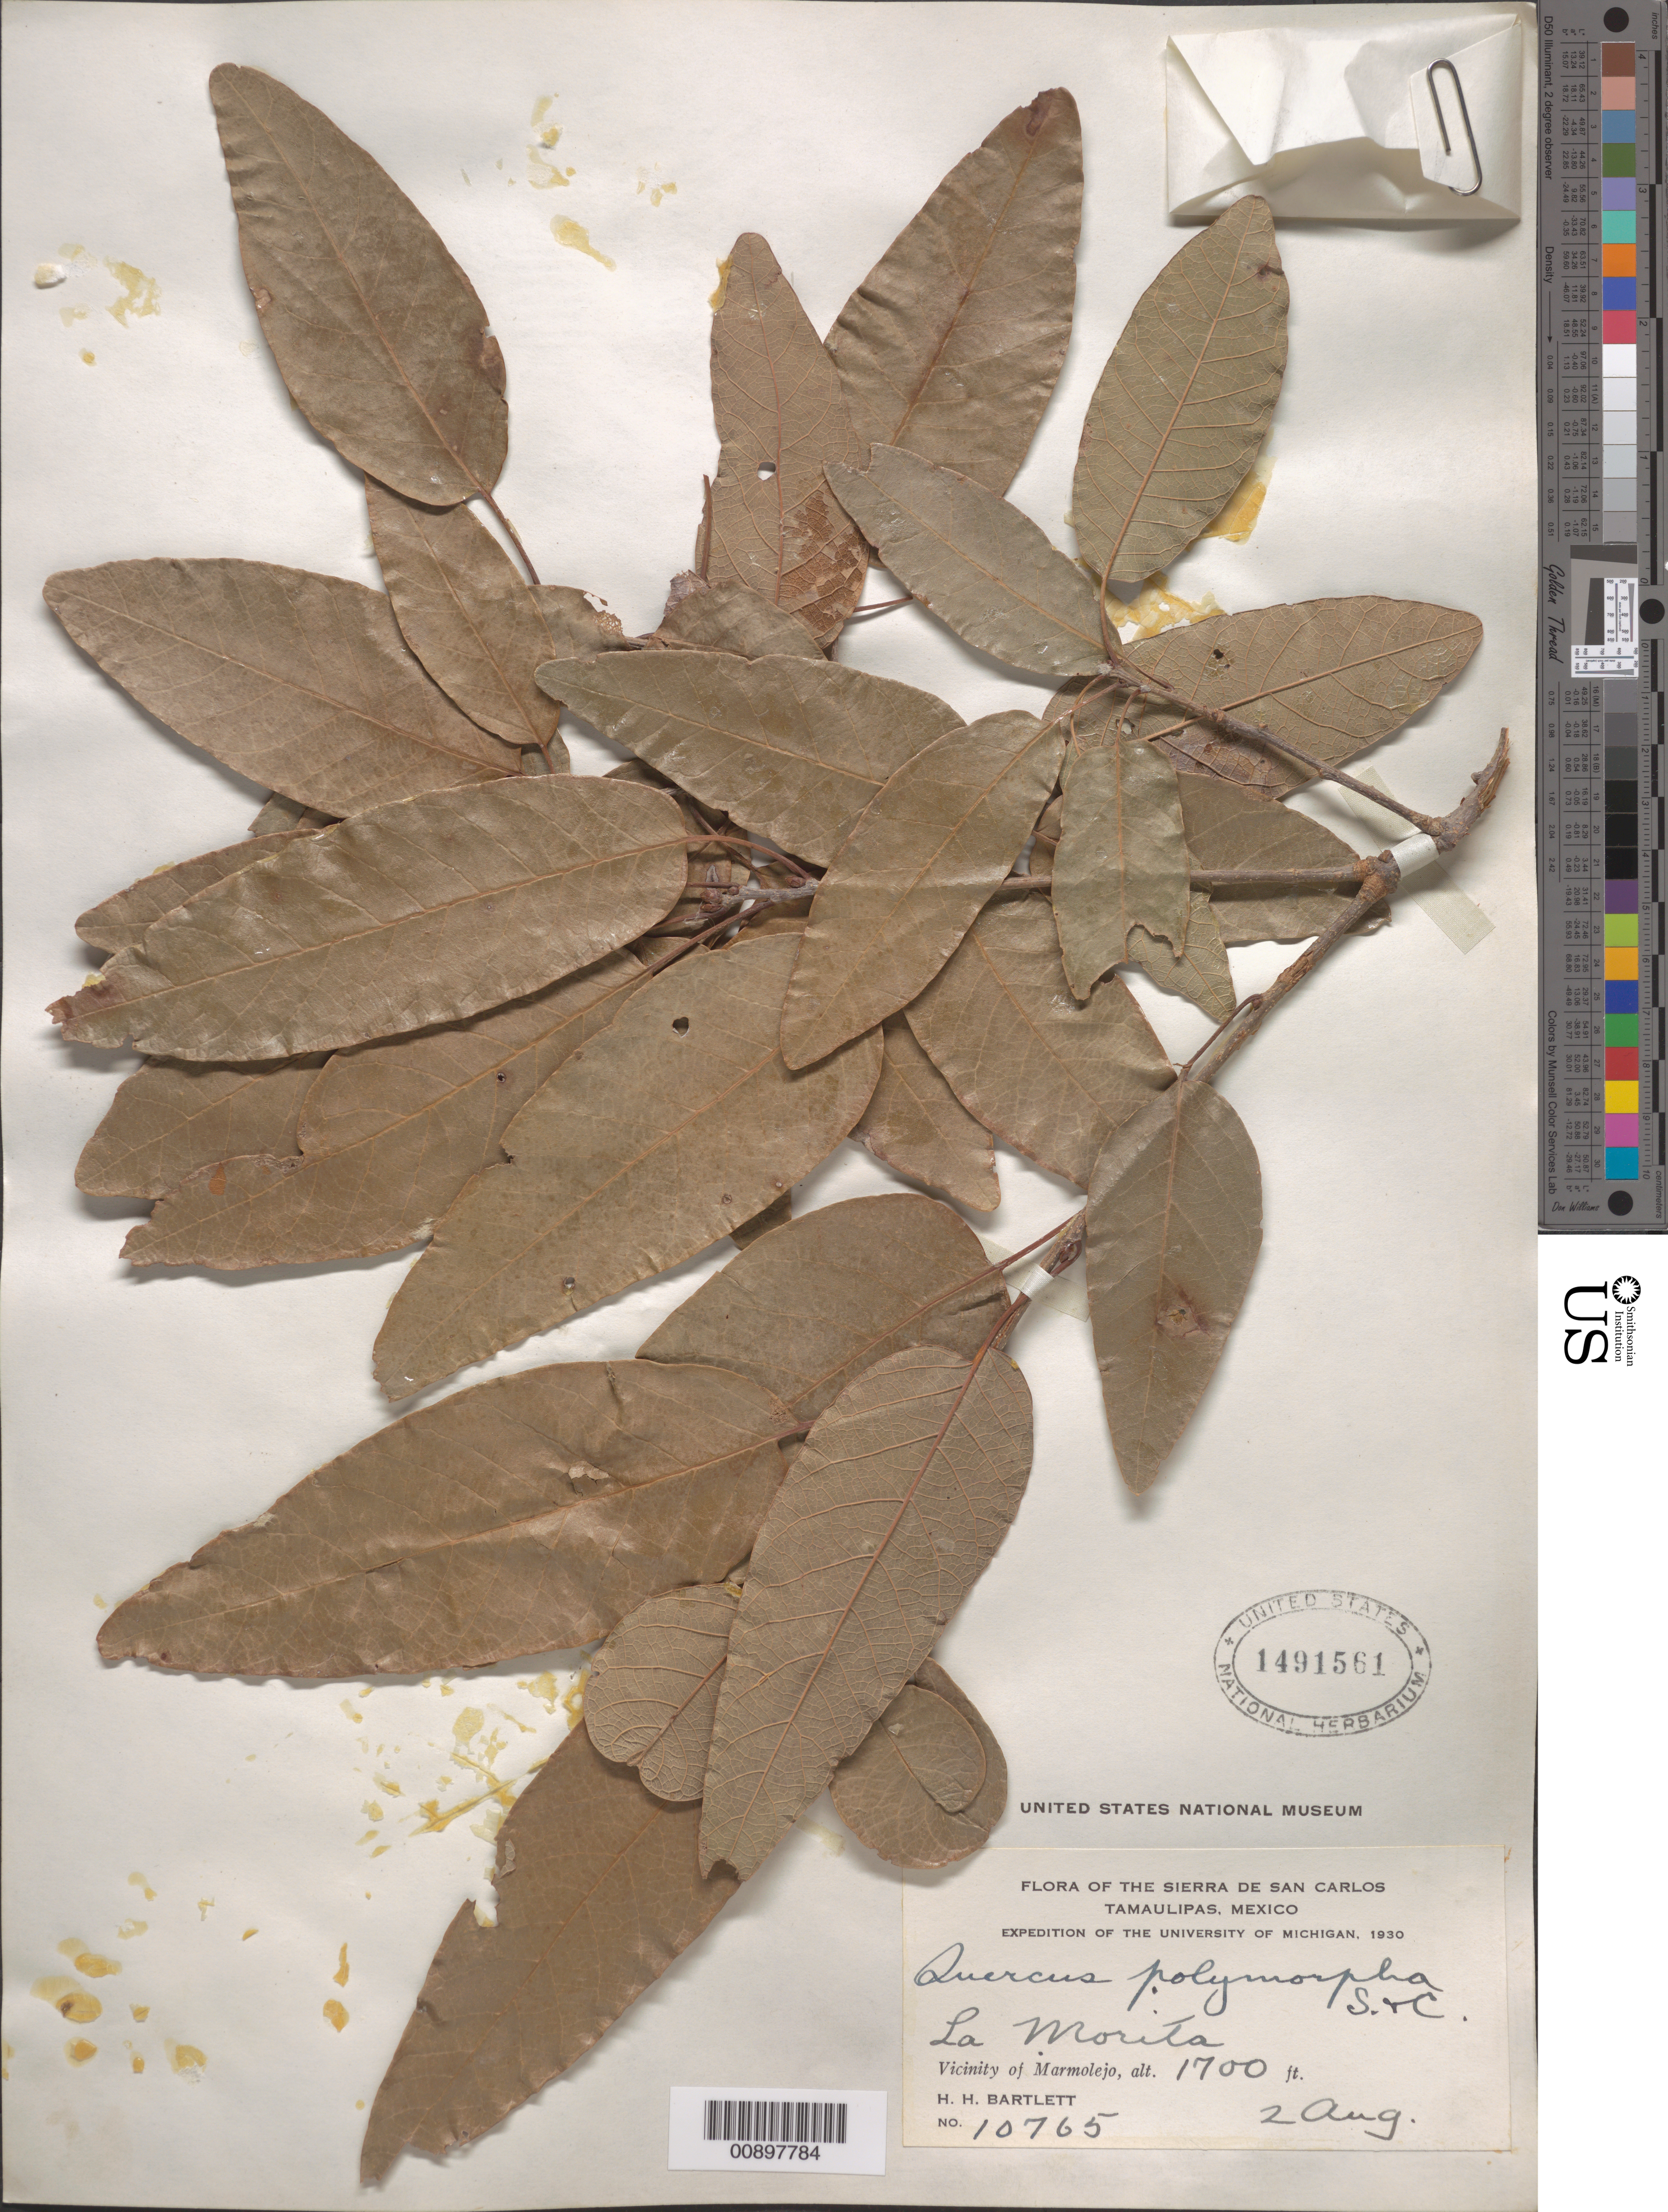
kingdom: Plantae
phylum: Tracheophyta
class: Magnoliopsida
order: Fagales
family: Fagaceae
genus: Quercus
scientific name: Quercus polymorpha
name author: Schltdl. & Cham.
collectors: H. H. Bartlett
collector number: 10765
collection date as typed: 02 Aug 1930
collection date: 1930-08-02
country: Mexico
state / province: Tamaulipas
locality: La Morita. Vicinity of Marmolejo. Sierra de San Carlos, Tamaulipas.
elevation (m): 518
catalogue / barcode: US 1491561